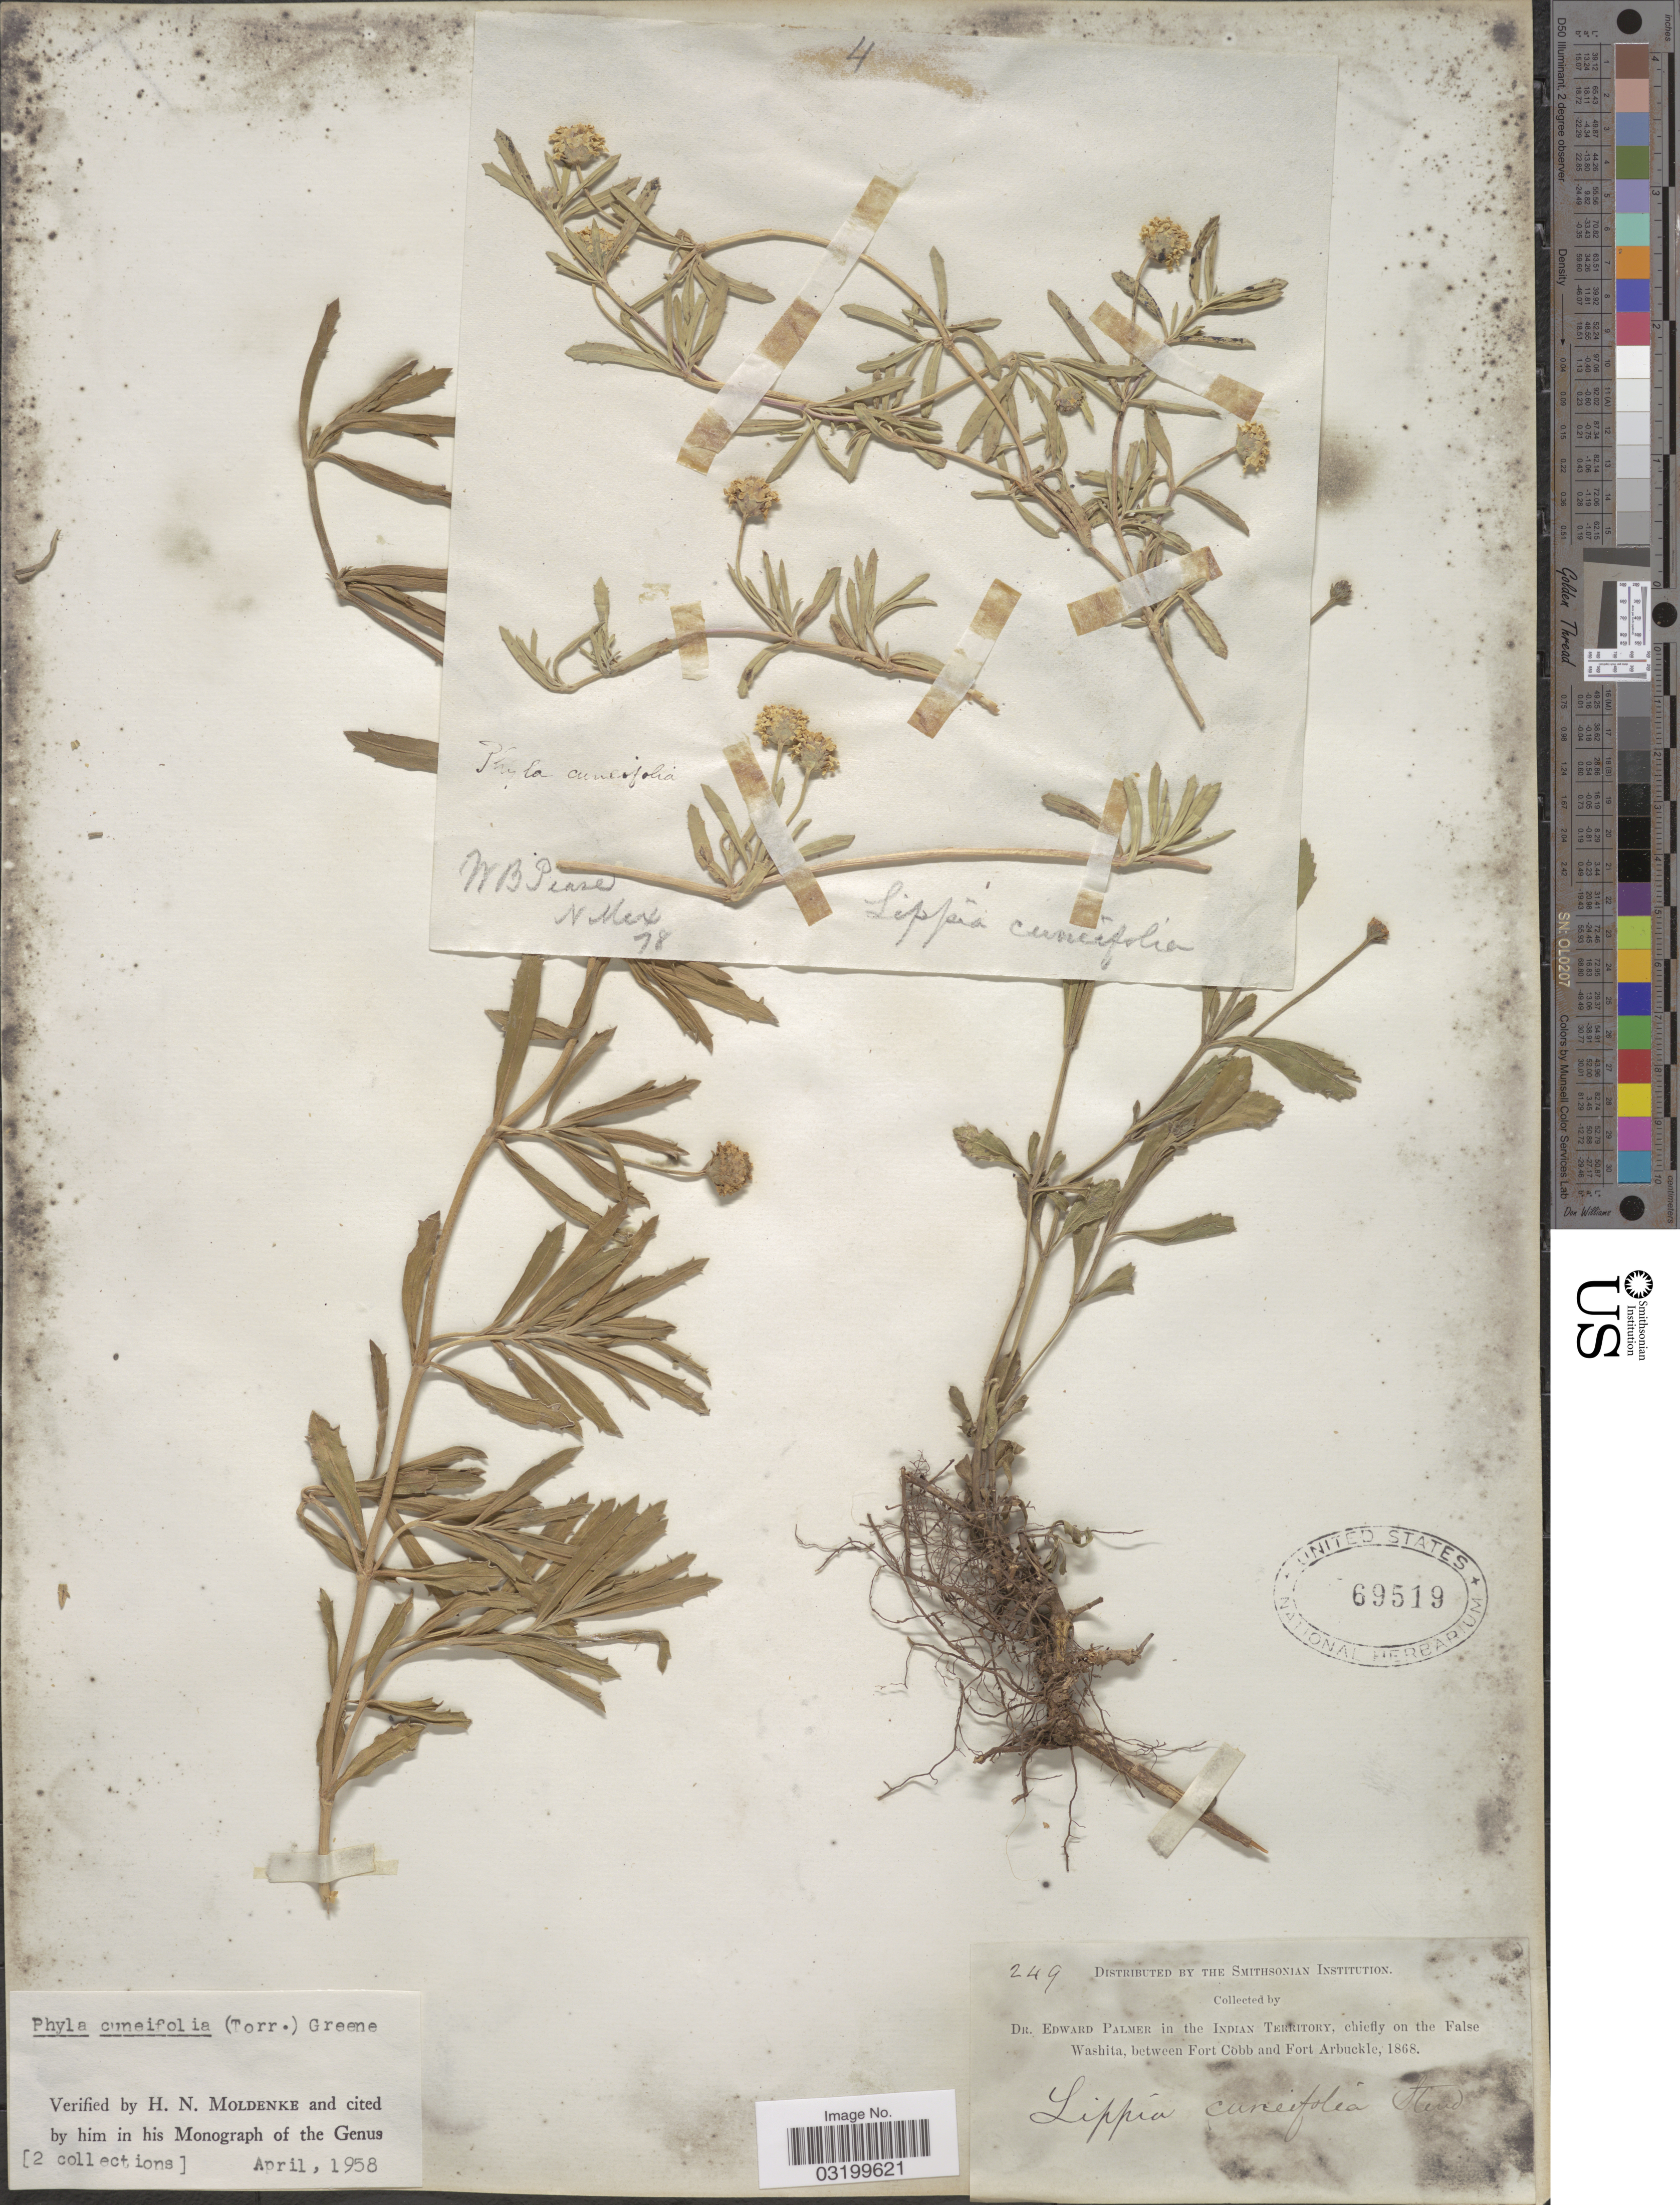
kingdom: Plantae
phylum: Tracheophyta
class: Magnoliopsida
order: Lamiales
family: Verbenaceae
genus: Phyla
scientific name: Phyla cuneifolia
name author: (Torr.) Greene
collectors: E. Palmer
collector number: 249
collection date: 1868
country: United States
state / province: Oklahoma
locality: In the Indian Territory, chiefly on the False Washita, between Fort Cobb and Fort Arbuckle.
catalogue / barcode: US 69519